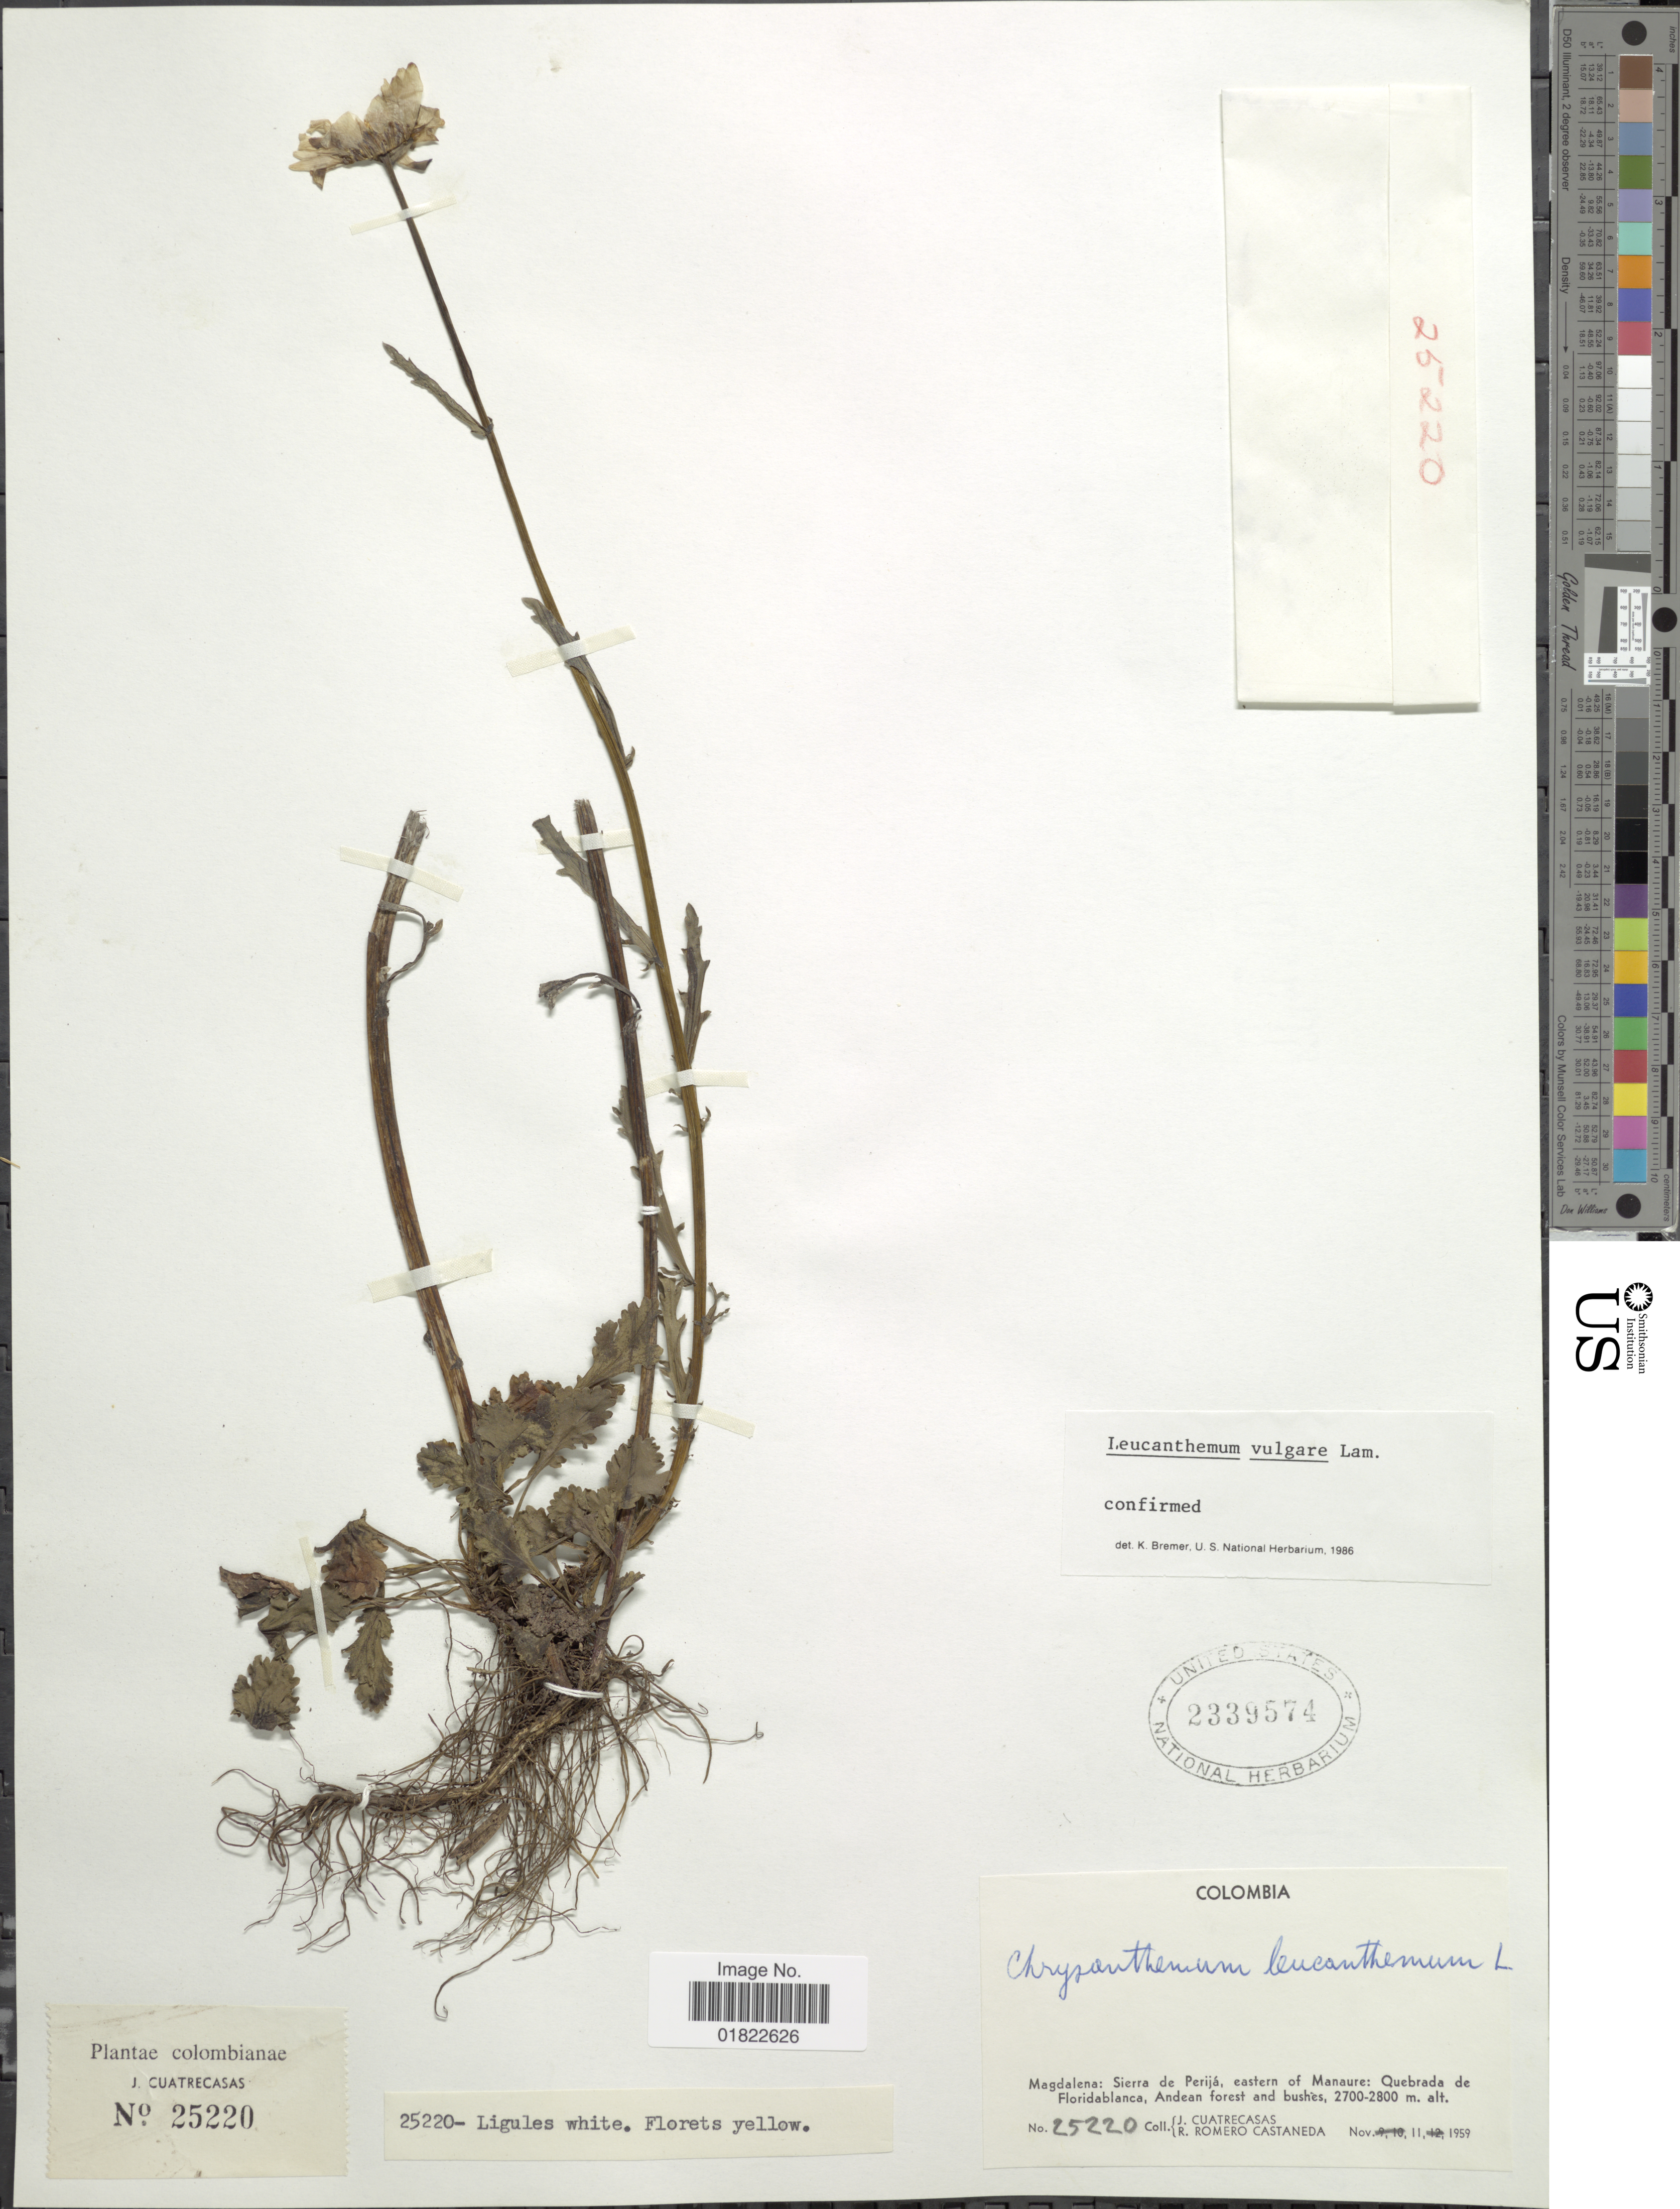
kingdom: Plantae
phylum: Tracheophyta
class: Magnoliopsida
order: Asterales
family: Asteraceae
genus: Leucanthemum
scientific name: Leucanthemum vulgare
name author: Lam.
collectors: J. Cuatrecasas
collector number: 25220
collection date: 1959-11-11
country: Colombia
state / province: Magdalena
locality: Magdalena: Sierra de Perija, eastern of Manaure: Quebrada de Floridablanca, Andean forest and bushes.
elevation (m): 2700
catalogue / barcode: US 2339574